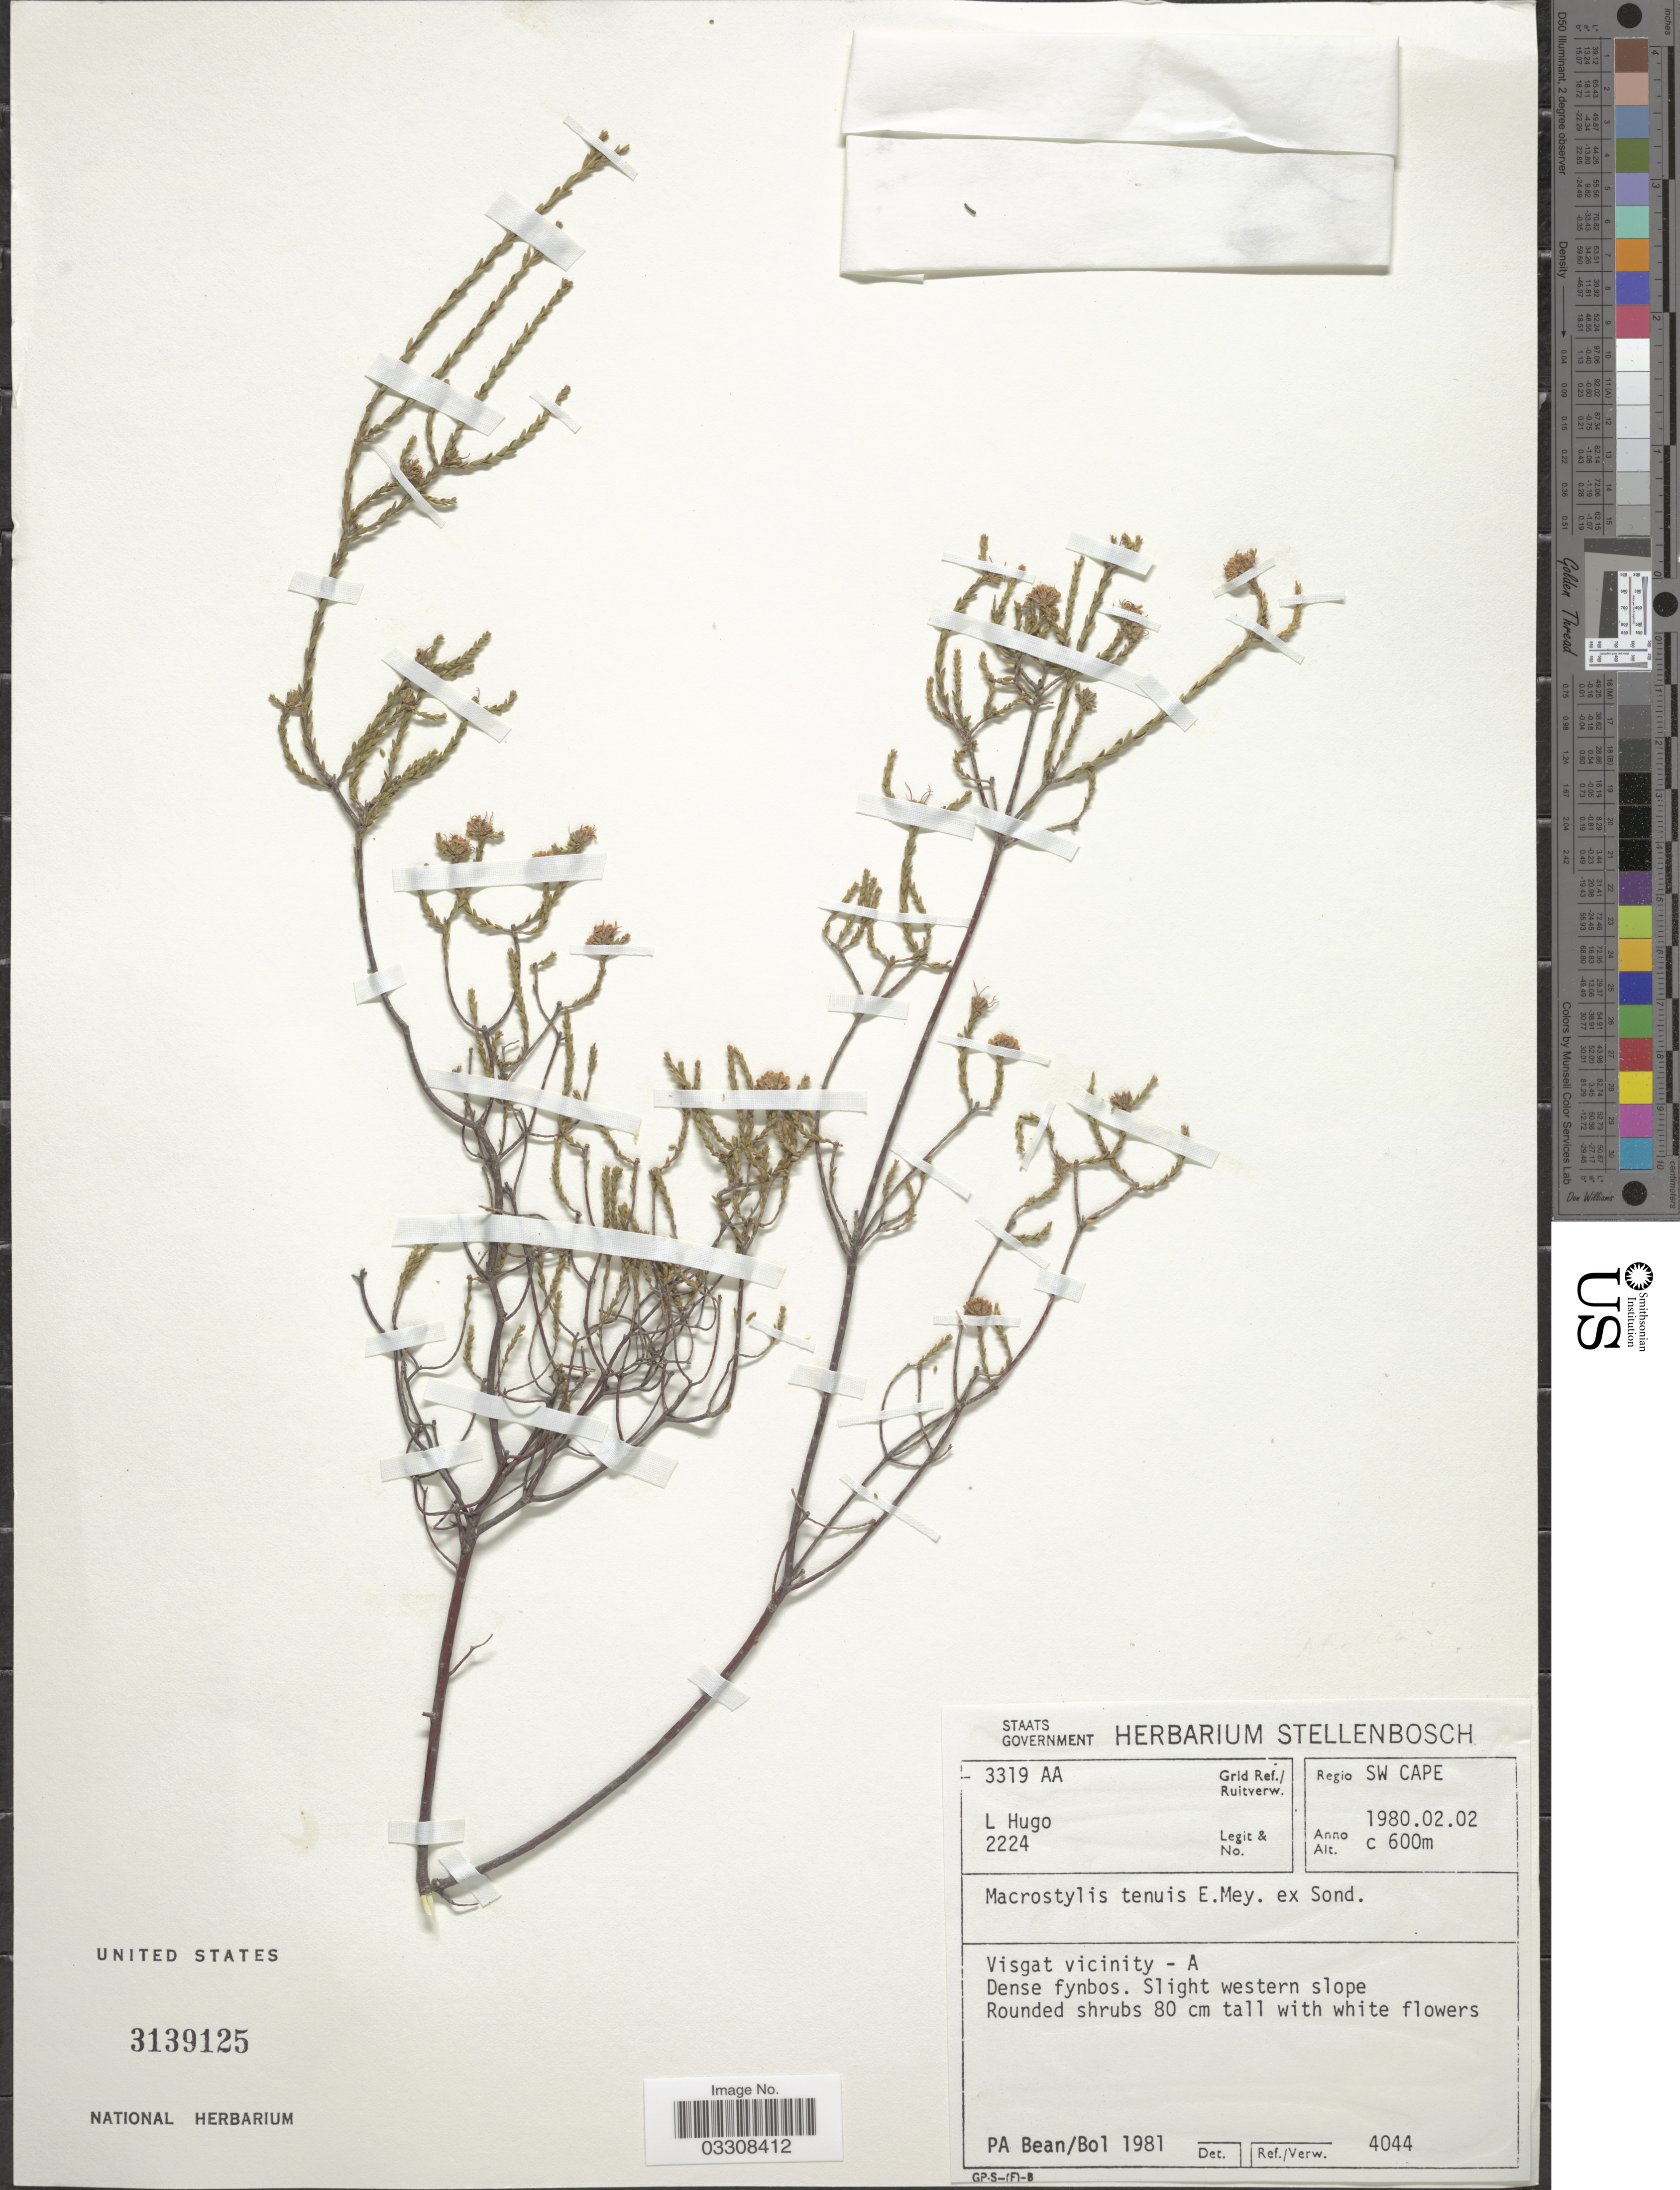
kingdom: Plantae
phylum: Tracheophyta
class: Magnoliopsida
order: Sapindales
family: Rutaceae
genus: Macrostylis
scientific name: Macrostylis tenuis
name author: E. Mey. ex Harv. & Sond.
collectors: L. Hugo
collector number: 2224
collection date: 1980-02-02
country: South Africa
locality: Regio SW Cape. Grid Ref./ Ruitverw. 3319 AA. Visgat vicinity - A. Slight western slope.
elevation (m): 600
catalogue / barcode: US 3139125